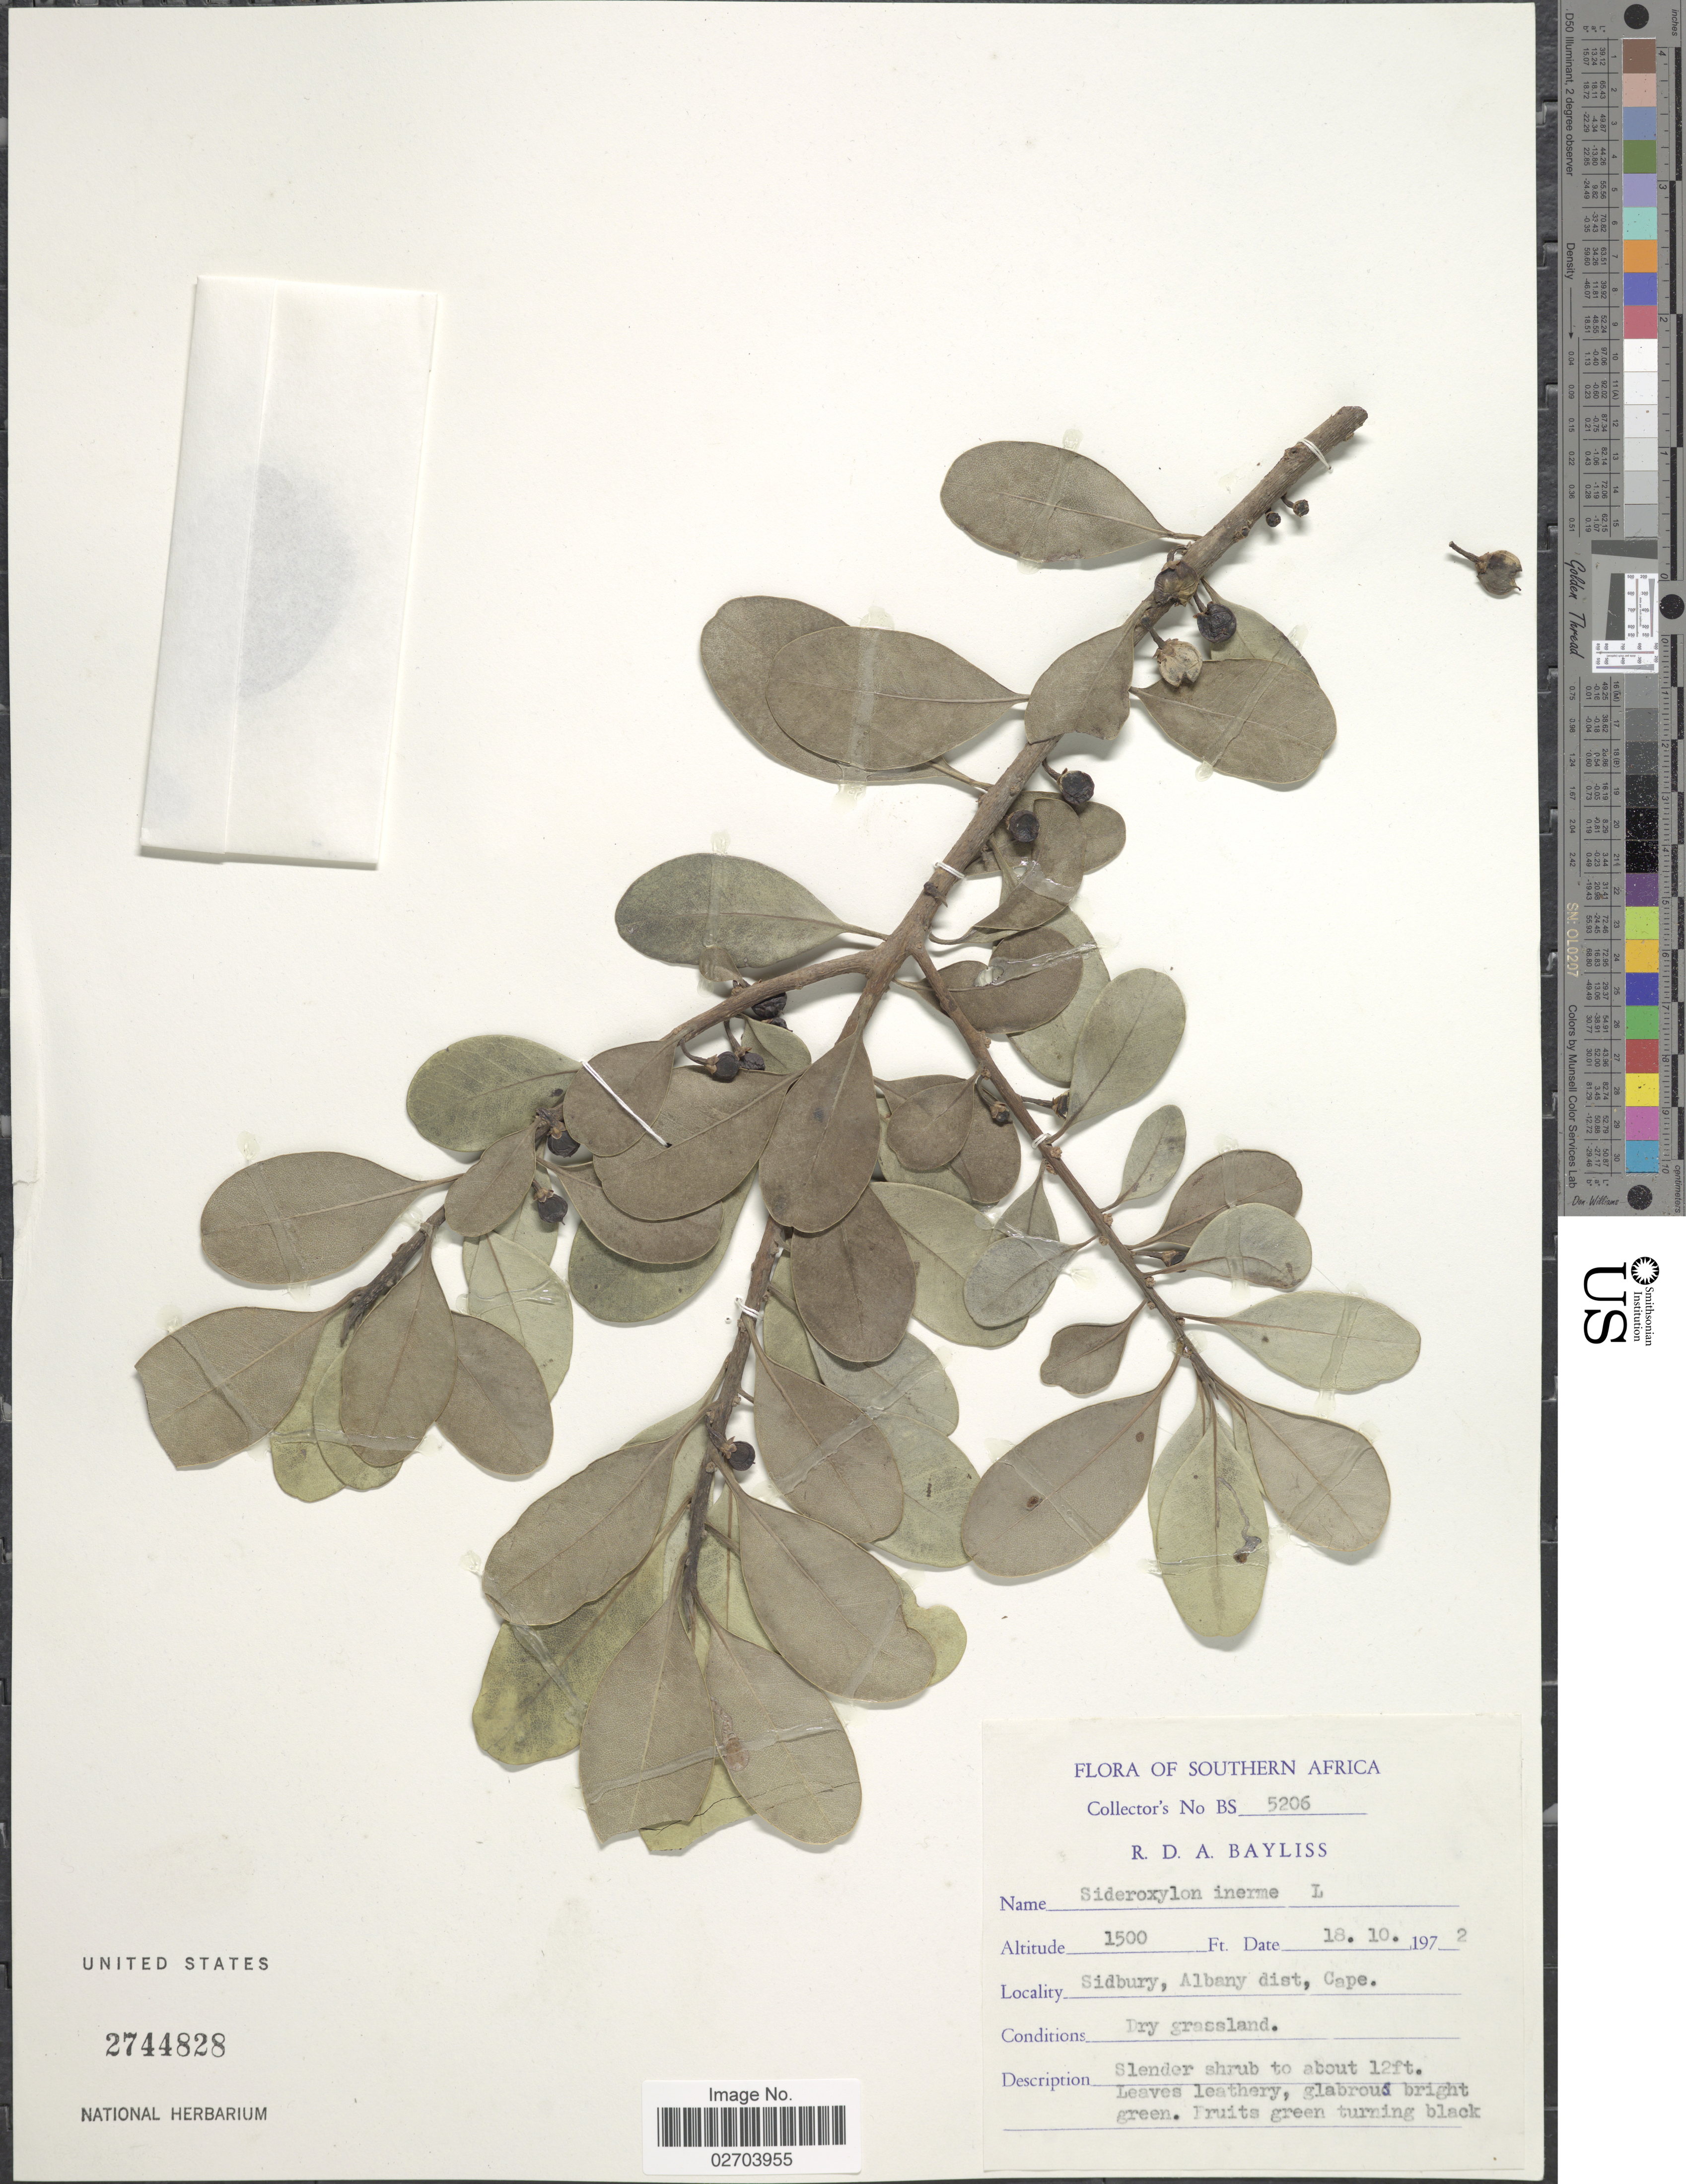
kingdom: Plantae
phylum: Tracheophyta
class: Magnoliopsida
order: Ericales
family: Sapotaceae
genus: Sideroxylon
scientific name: Sideroxylon inerme subsp. inerme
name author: L.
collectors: R. Bayliss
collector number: BS5206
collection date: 1972-10-18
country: South Africa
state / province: Eastern Cape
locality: Southern Africa. Sidbury, Albany dist, Cape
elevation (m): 457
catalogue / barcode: US 2744828